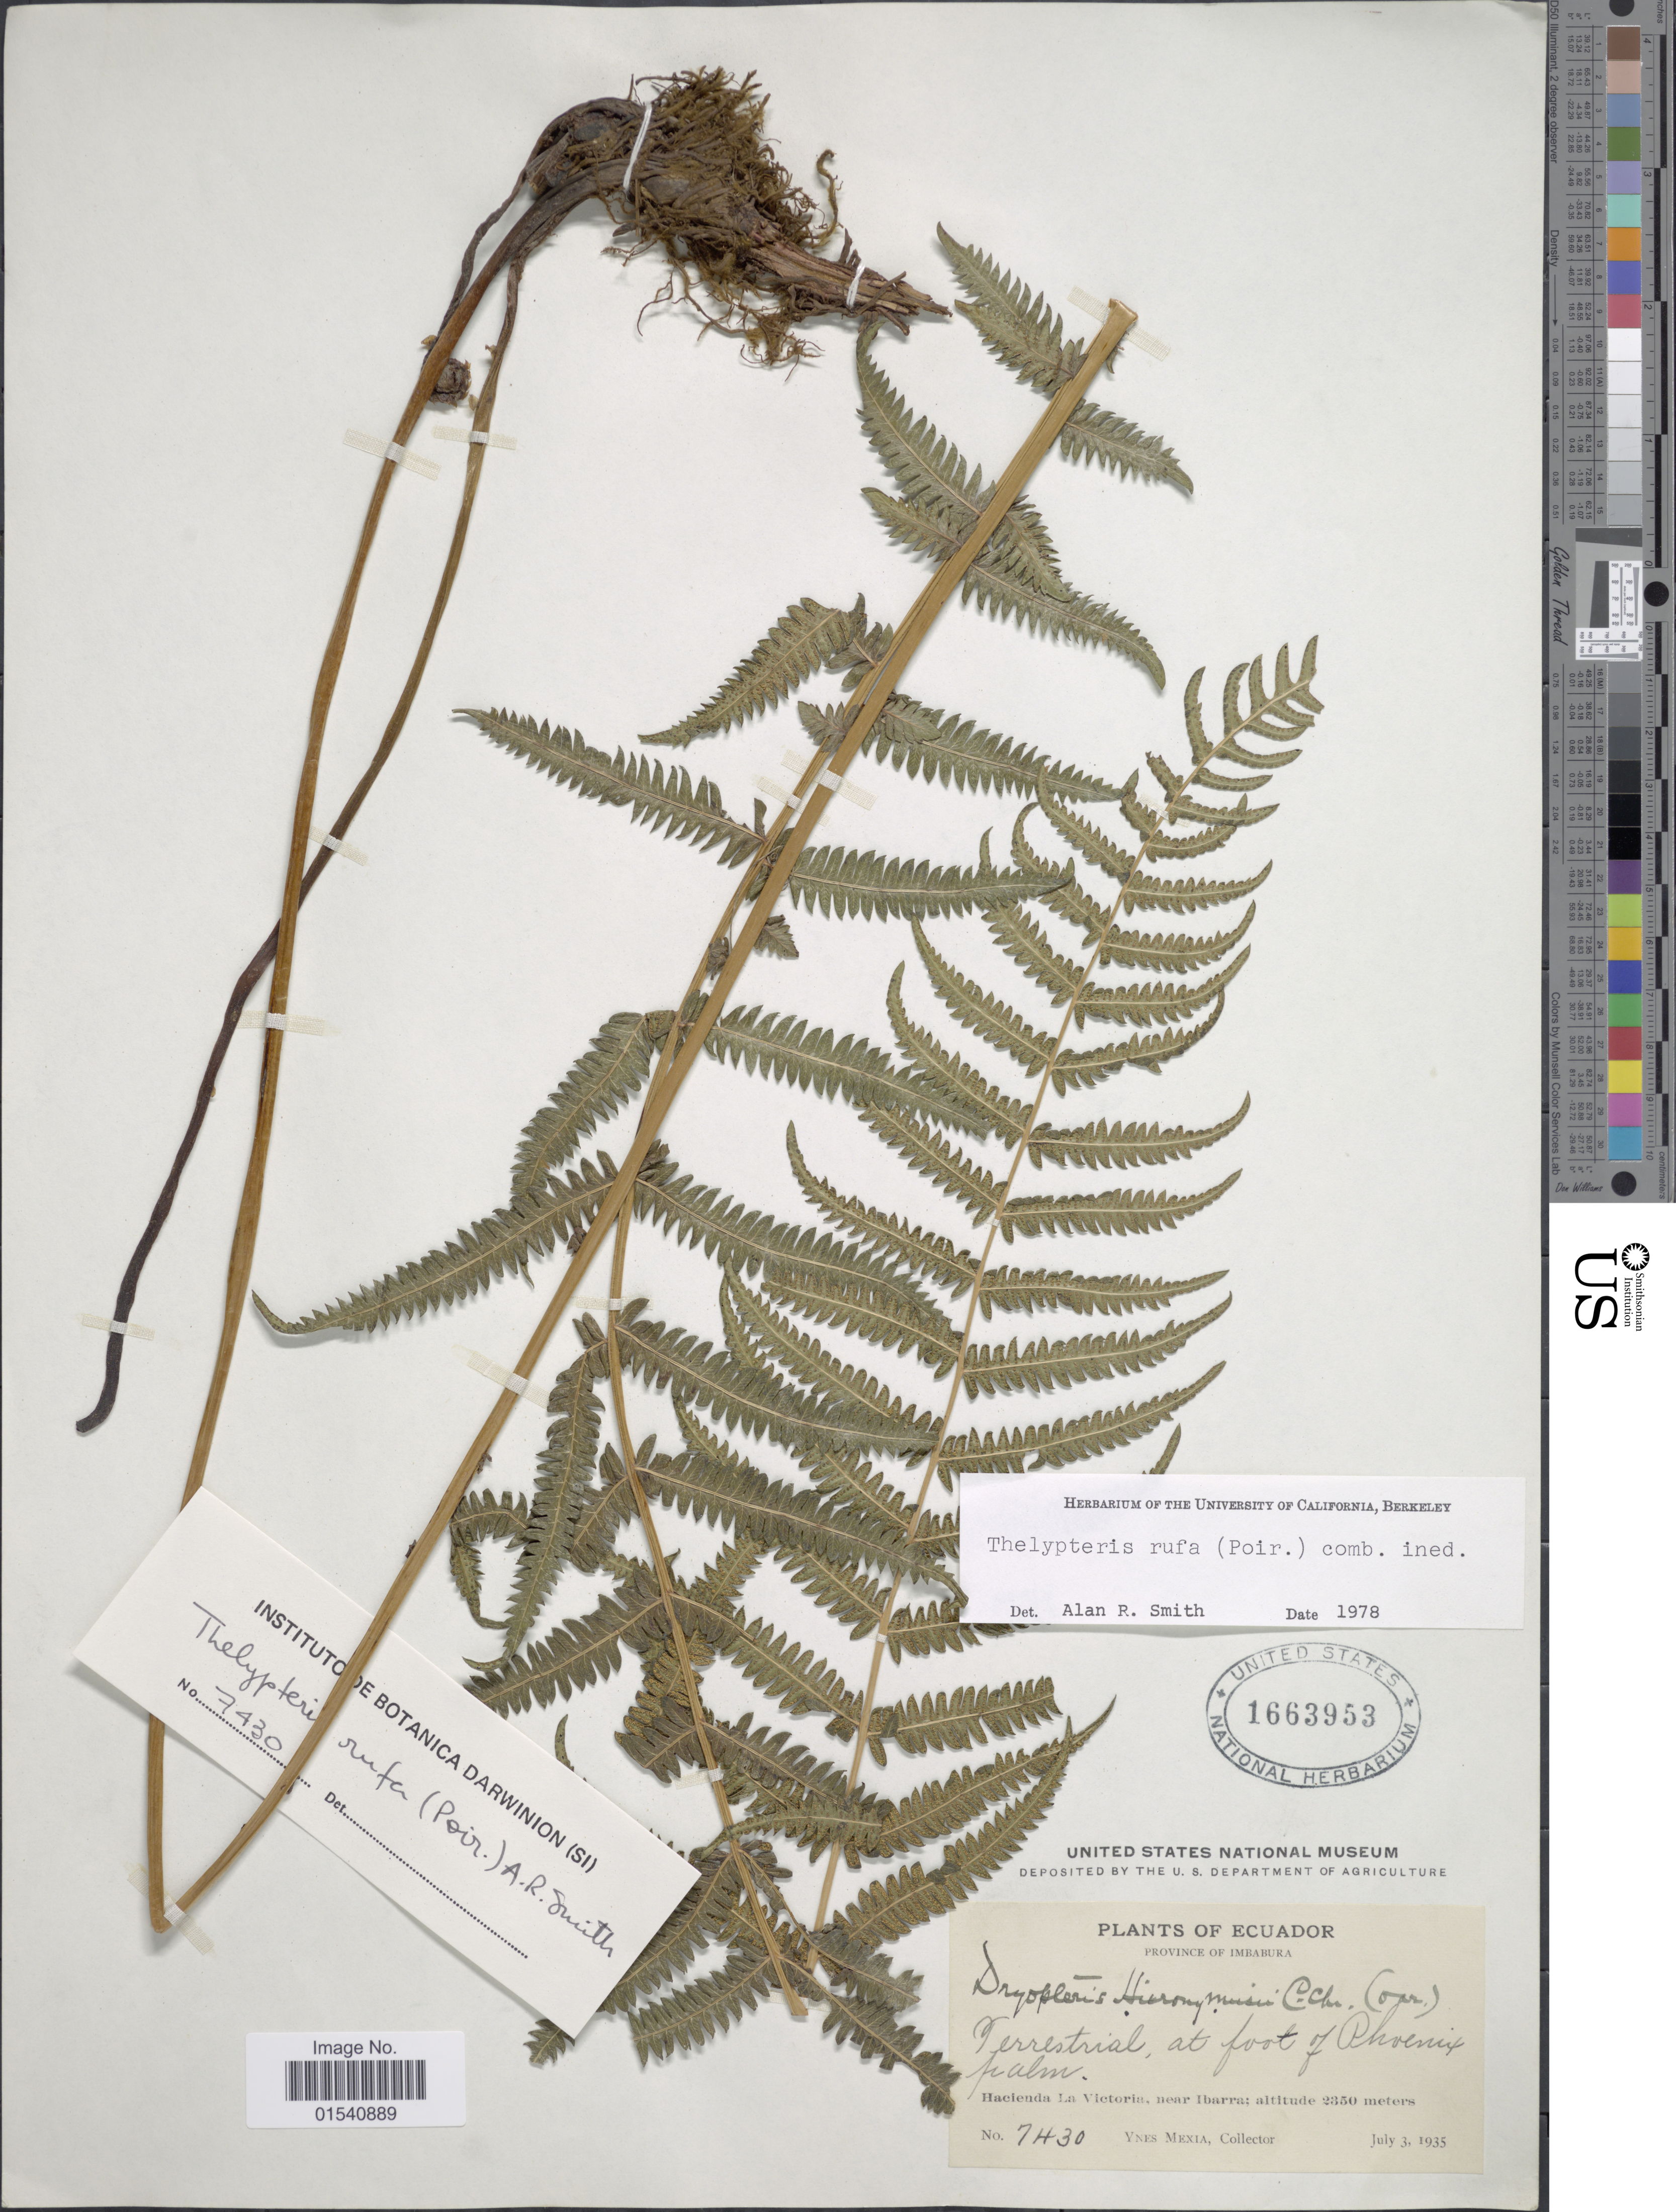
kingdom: Plantae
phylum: Tracheophyta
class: Polypodiopsida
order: Polypodiales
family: Thelypteridaceae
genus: Amauropelta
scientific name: Amauropelta rufa (Poir.) comb. nov., ined 2015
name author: (Poir.)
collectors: Y. Mexia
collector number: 7430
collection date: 1935-07-03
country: Ecuador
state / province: Imbabura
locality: Terrestrial, at foot of Phoenix pal, Hacienda La Victoria, near Ibarra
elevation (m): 2350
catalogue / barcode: US 1663953